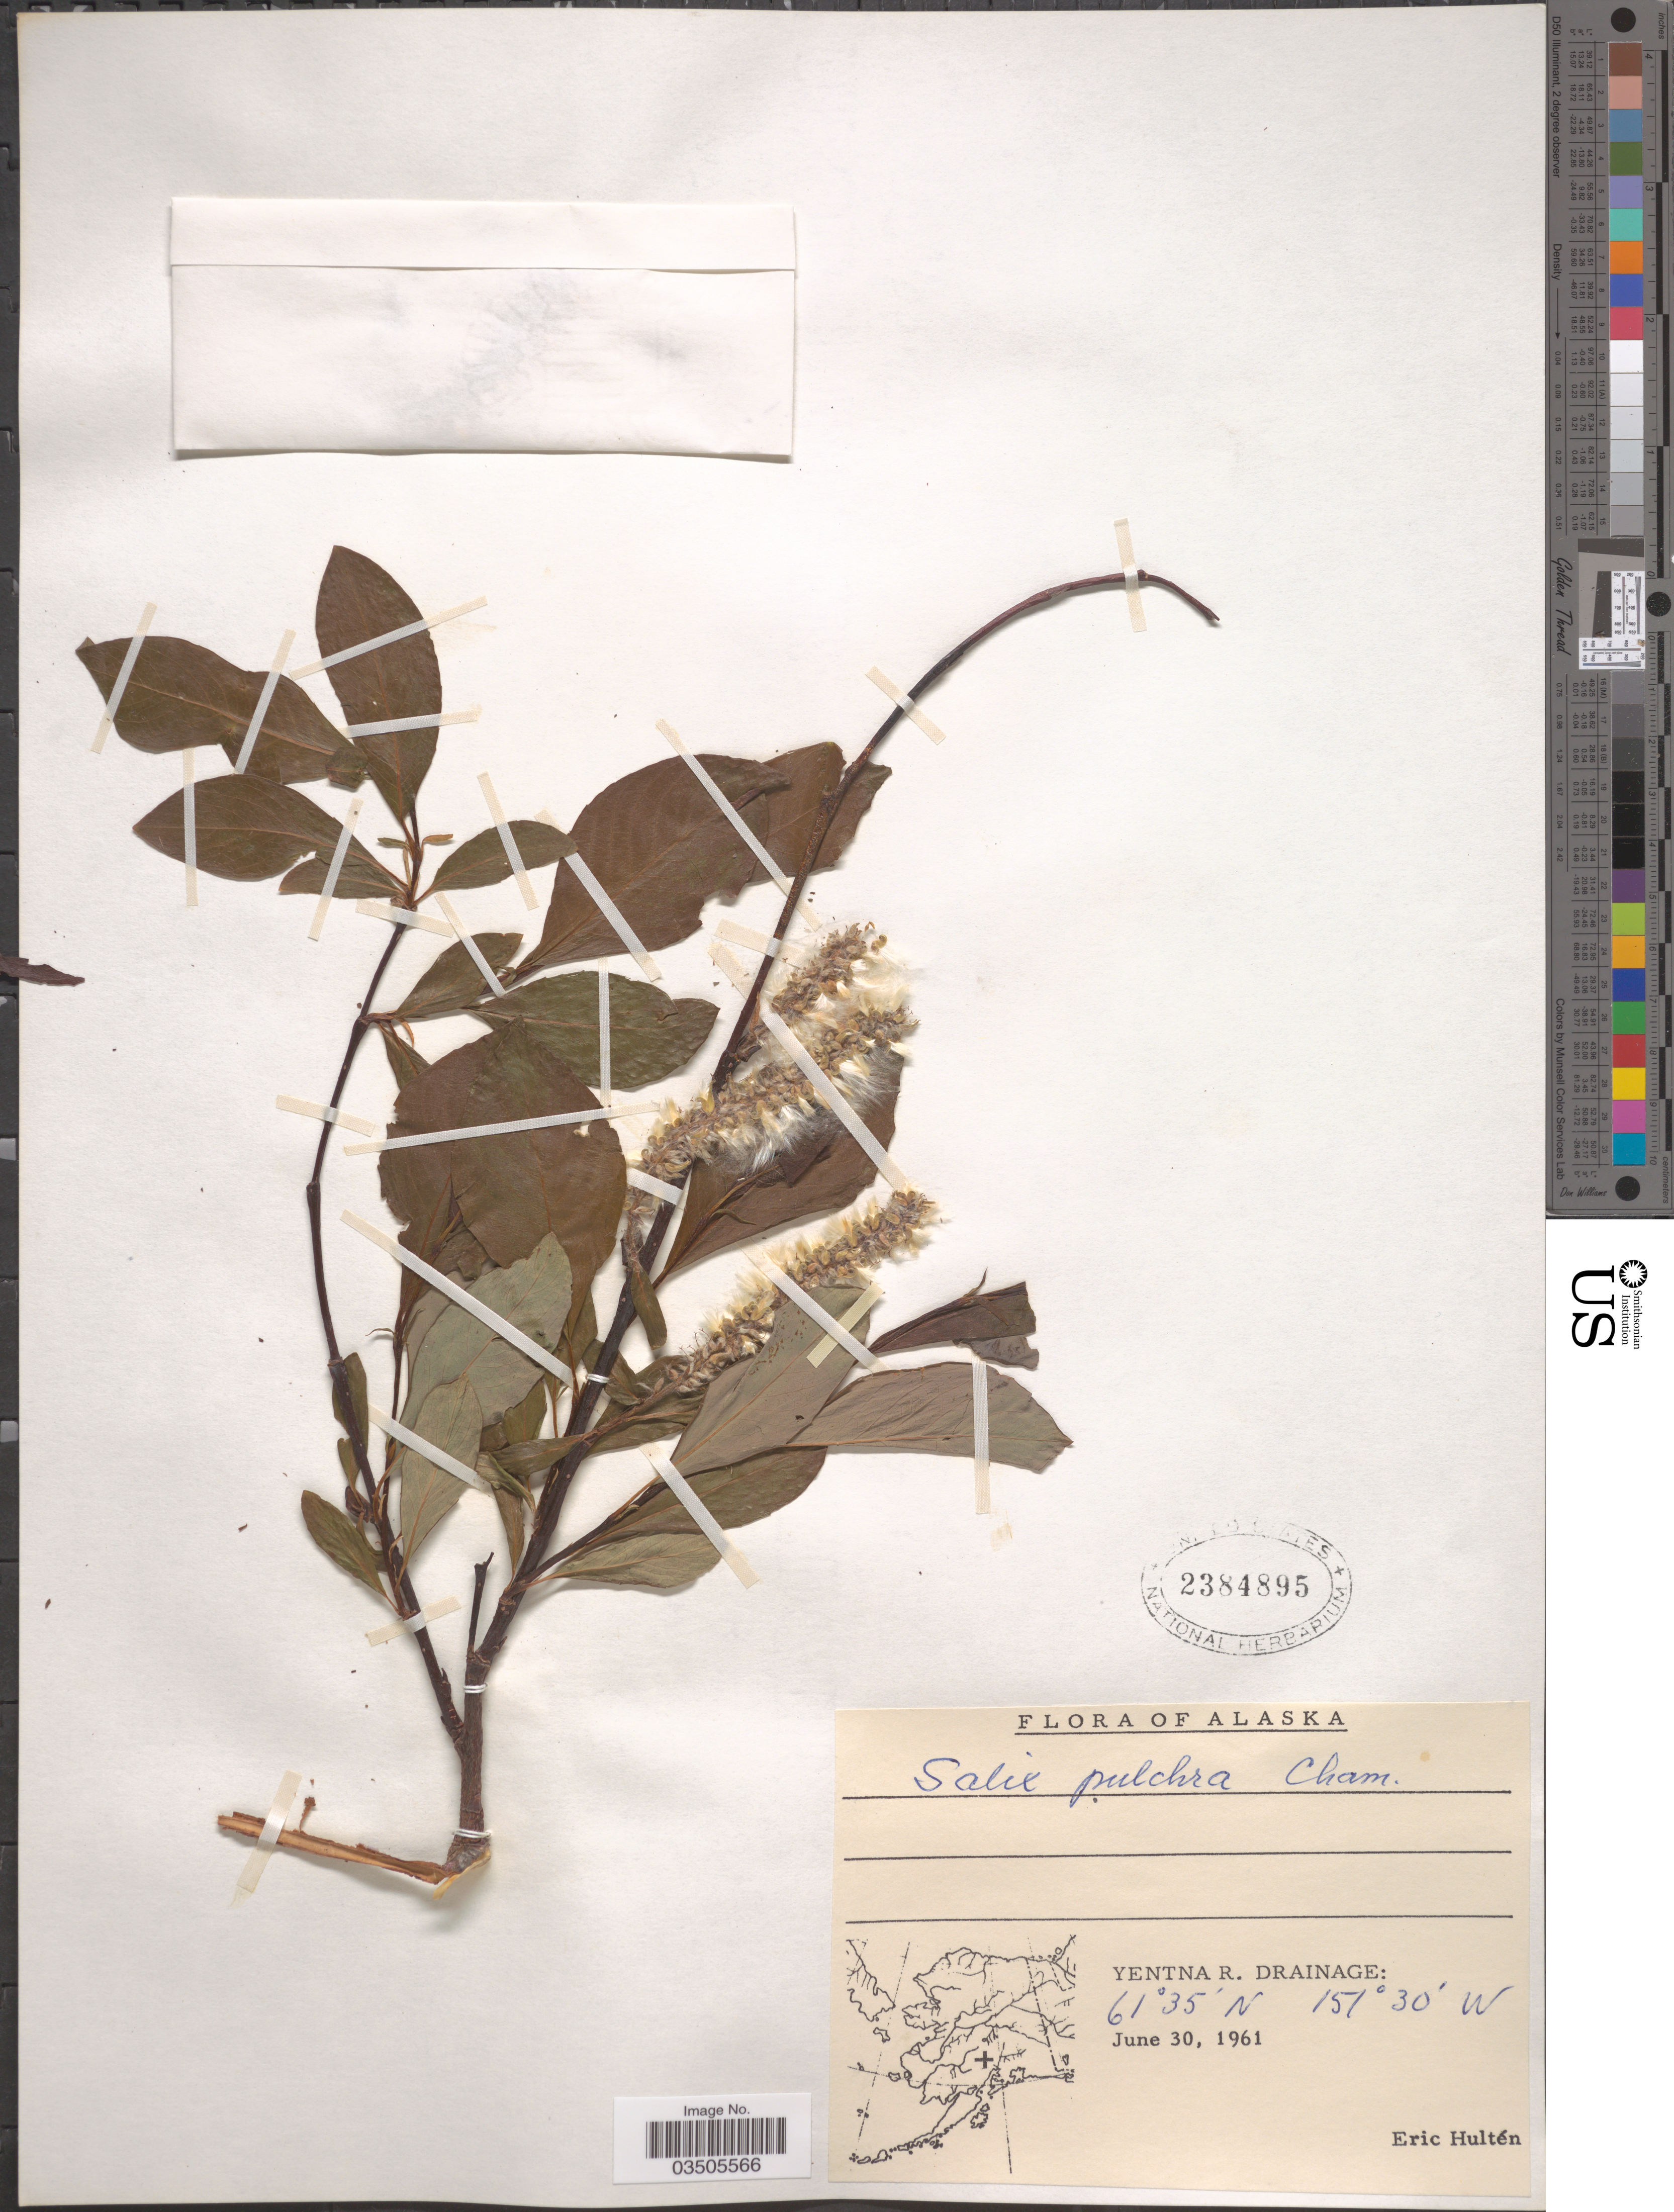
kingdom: Plantae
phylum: Tracheophyta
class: Magnoliopsida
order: Malpighiales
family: Salicaceae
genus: Salix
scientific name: Salix pulchra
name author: Cham.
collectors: E. G. Hultén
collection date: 1961-06-30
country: United States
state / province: Alaska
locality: Yentna R. Drainage.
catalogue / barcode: US 2384895